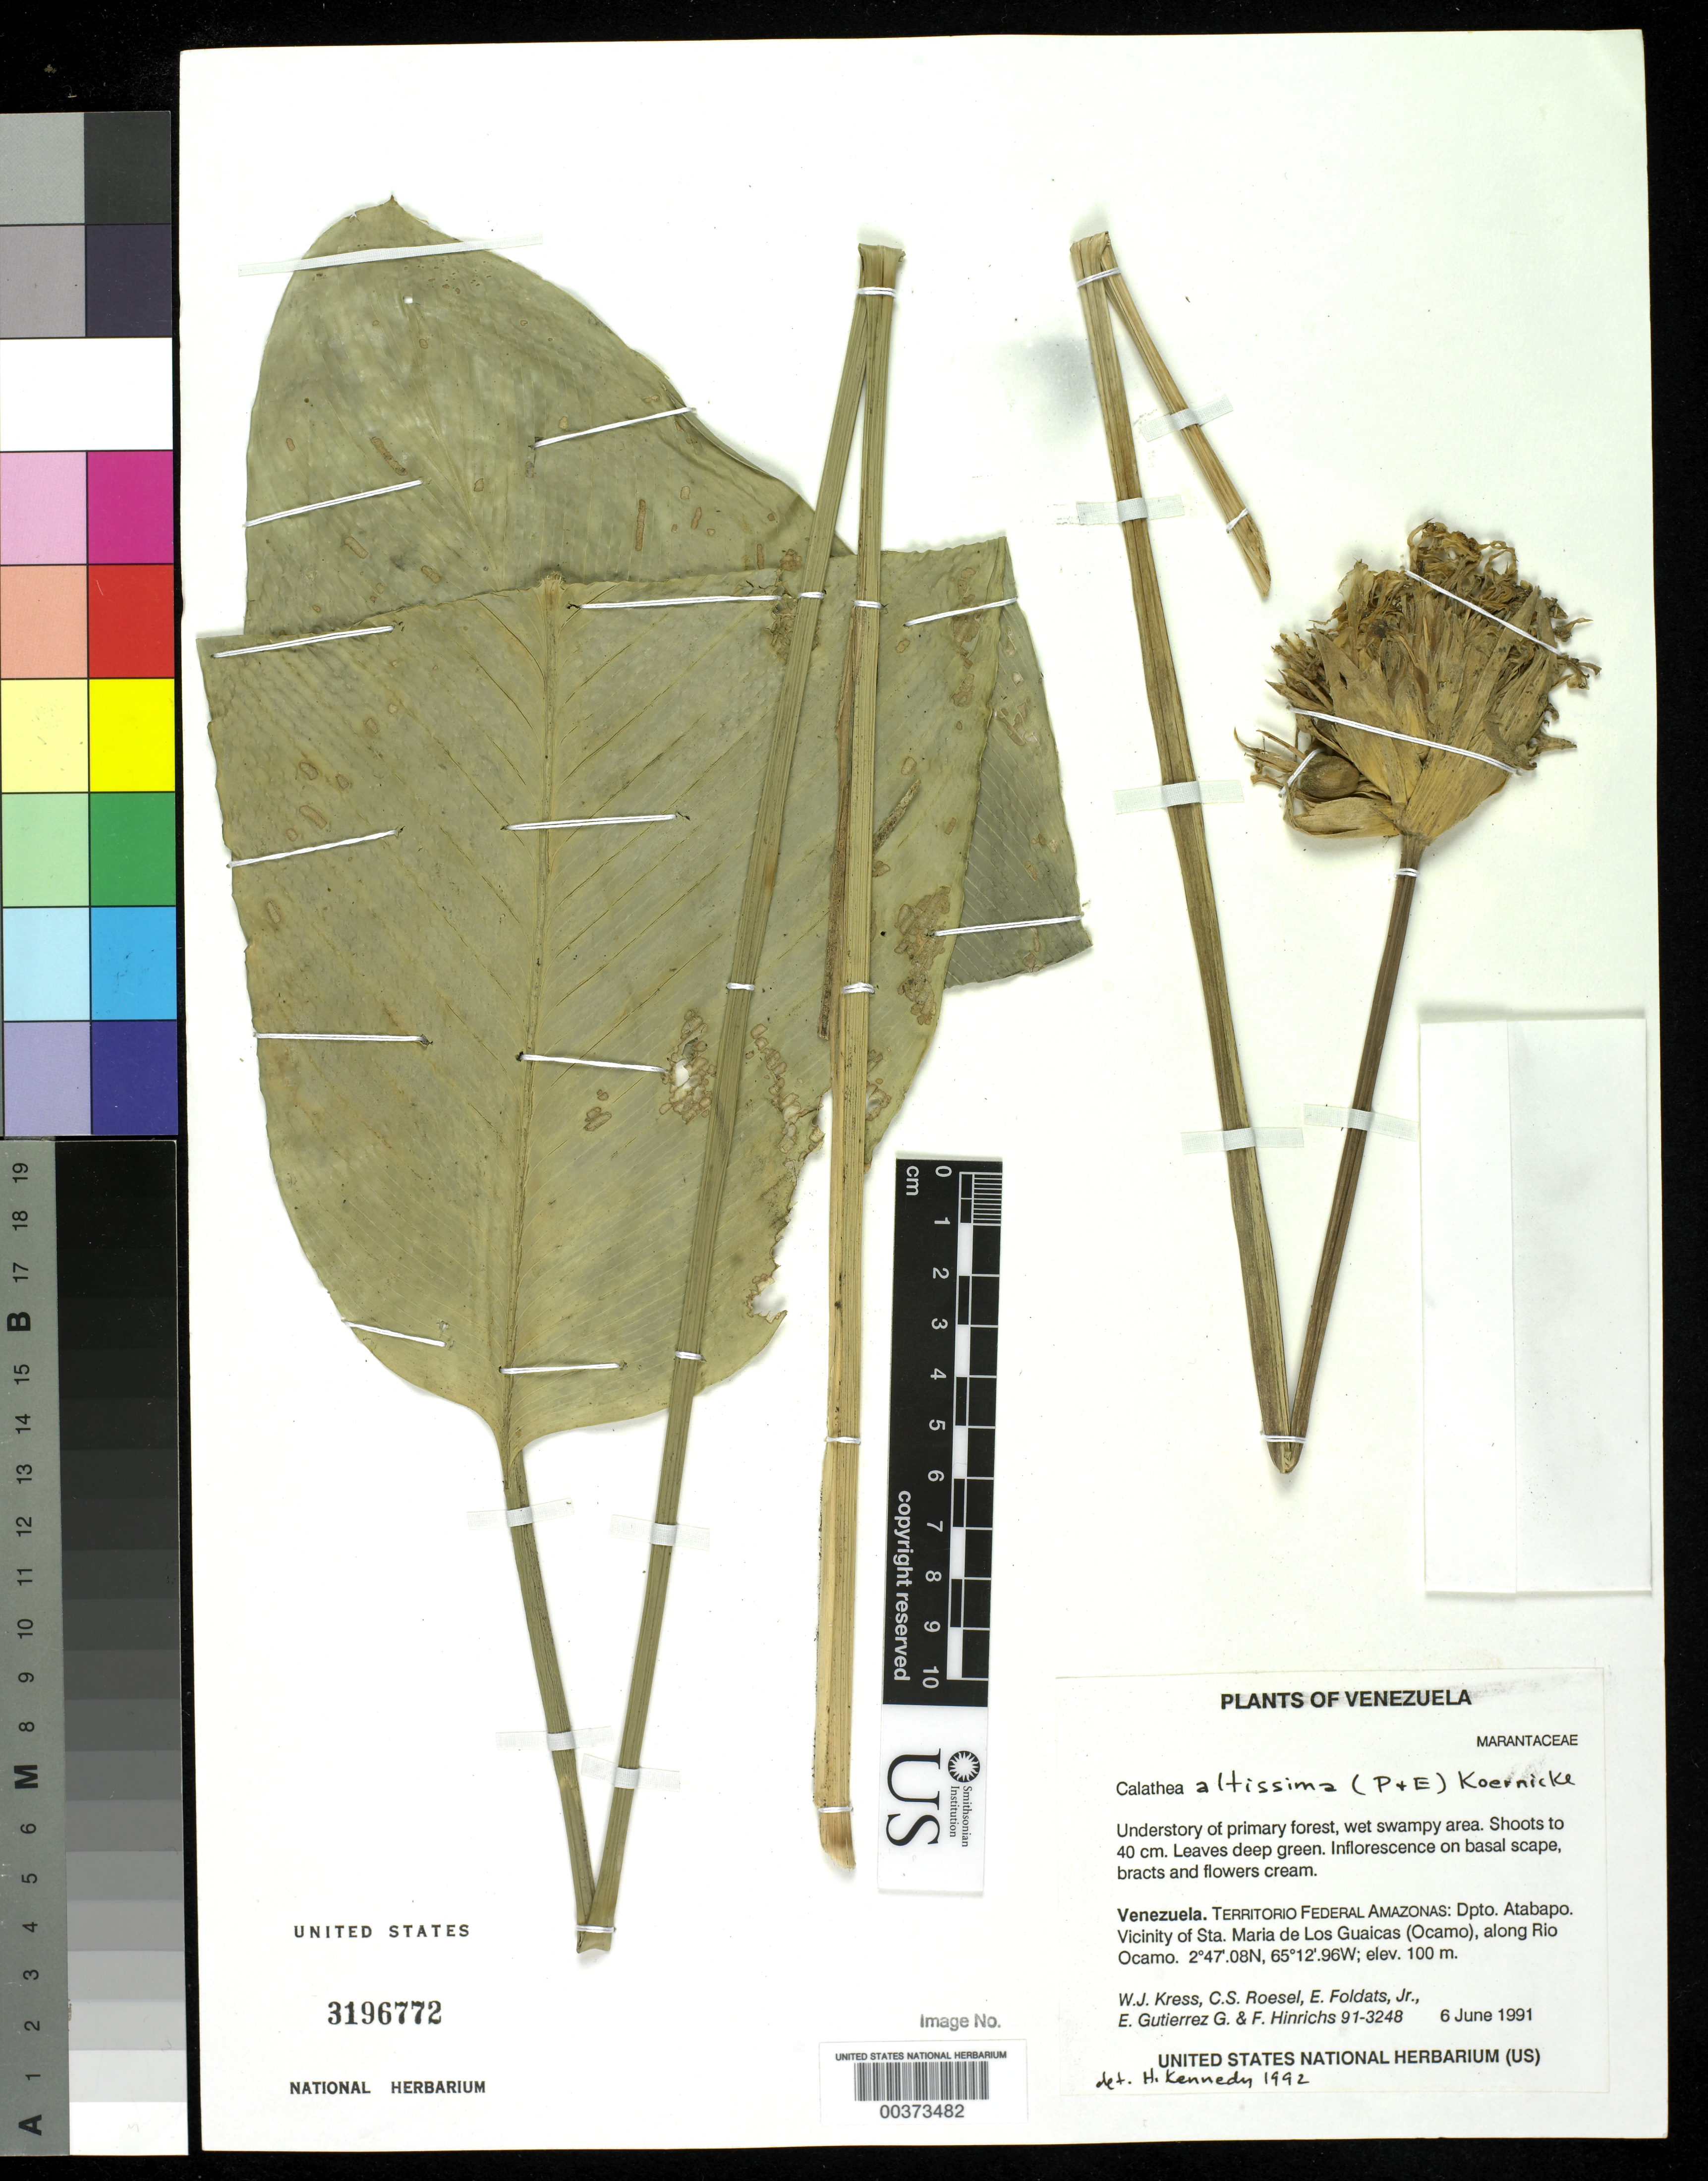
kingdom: Plantae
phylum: Tracheophyta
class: Liliopsida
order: Zingiberales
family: Marantaceae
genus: Goeppertia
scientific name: Goeppertia altissima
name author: (Poepp. & Endl.) Borchs. & S. Suárez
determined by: Strong, M. T., (US), Smithsonian Institution - National Museum of Natural History (UNITED STATES)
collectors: W. J. Kress, C. S. Roesel, E. Foldats, E. Gutierrez G. & F. Hinrichs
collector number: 91-3248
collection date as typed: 06 Jun 1991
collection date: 1991-06-06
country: Venezuela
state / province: Amazonas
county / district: Atabapo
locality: Vicinity of sta. maria de los guaicas (ocamo), along rio ocamo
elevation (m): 100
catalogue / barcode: US 3196772